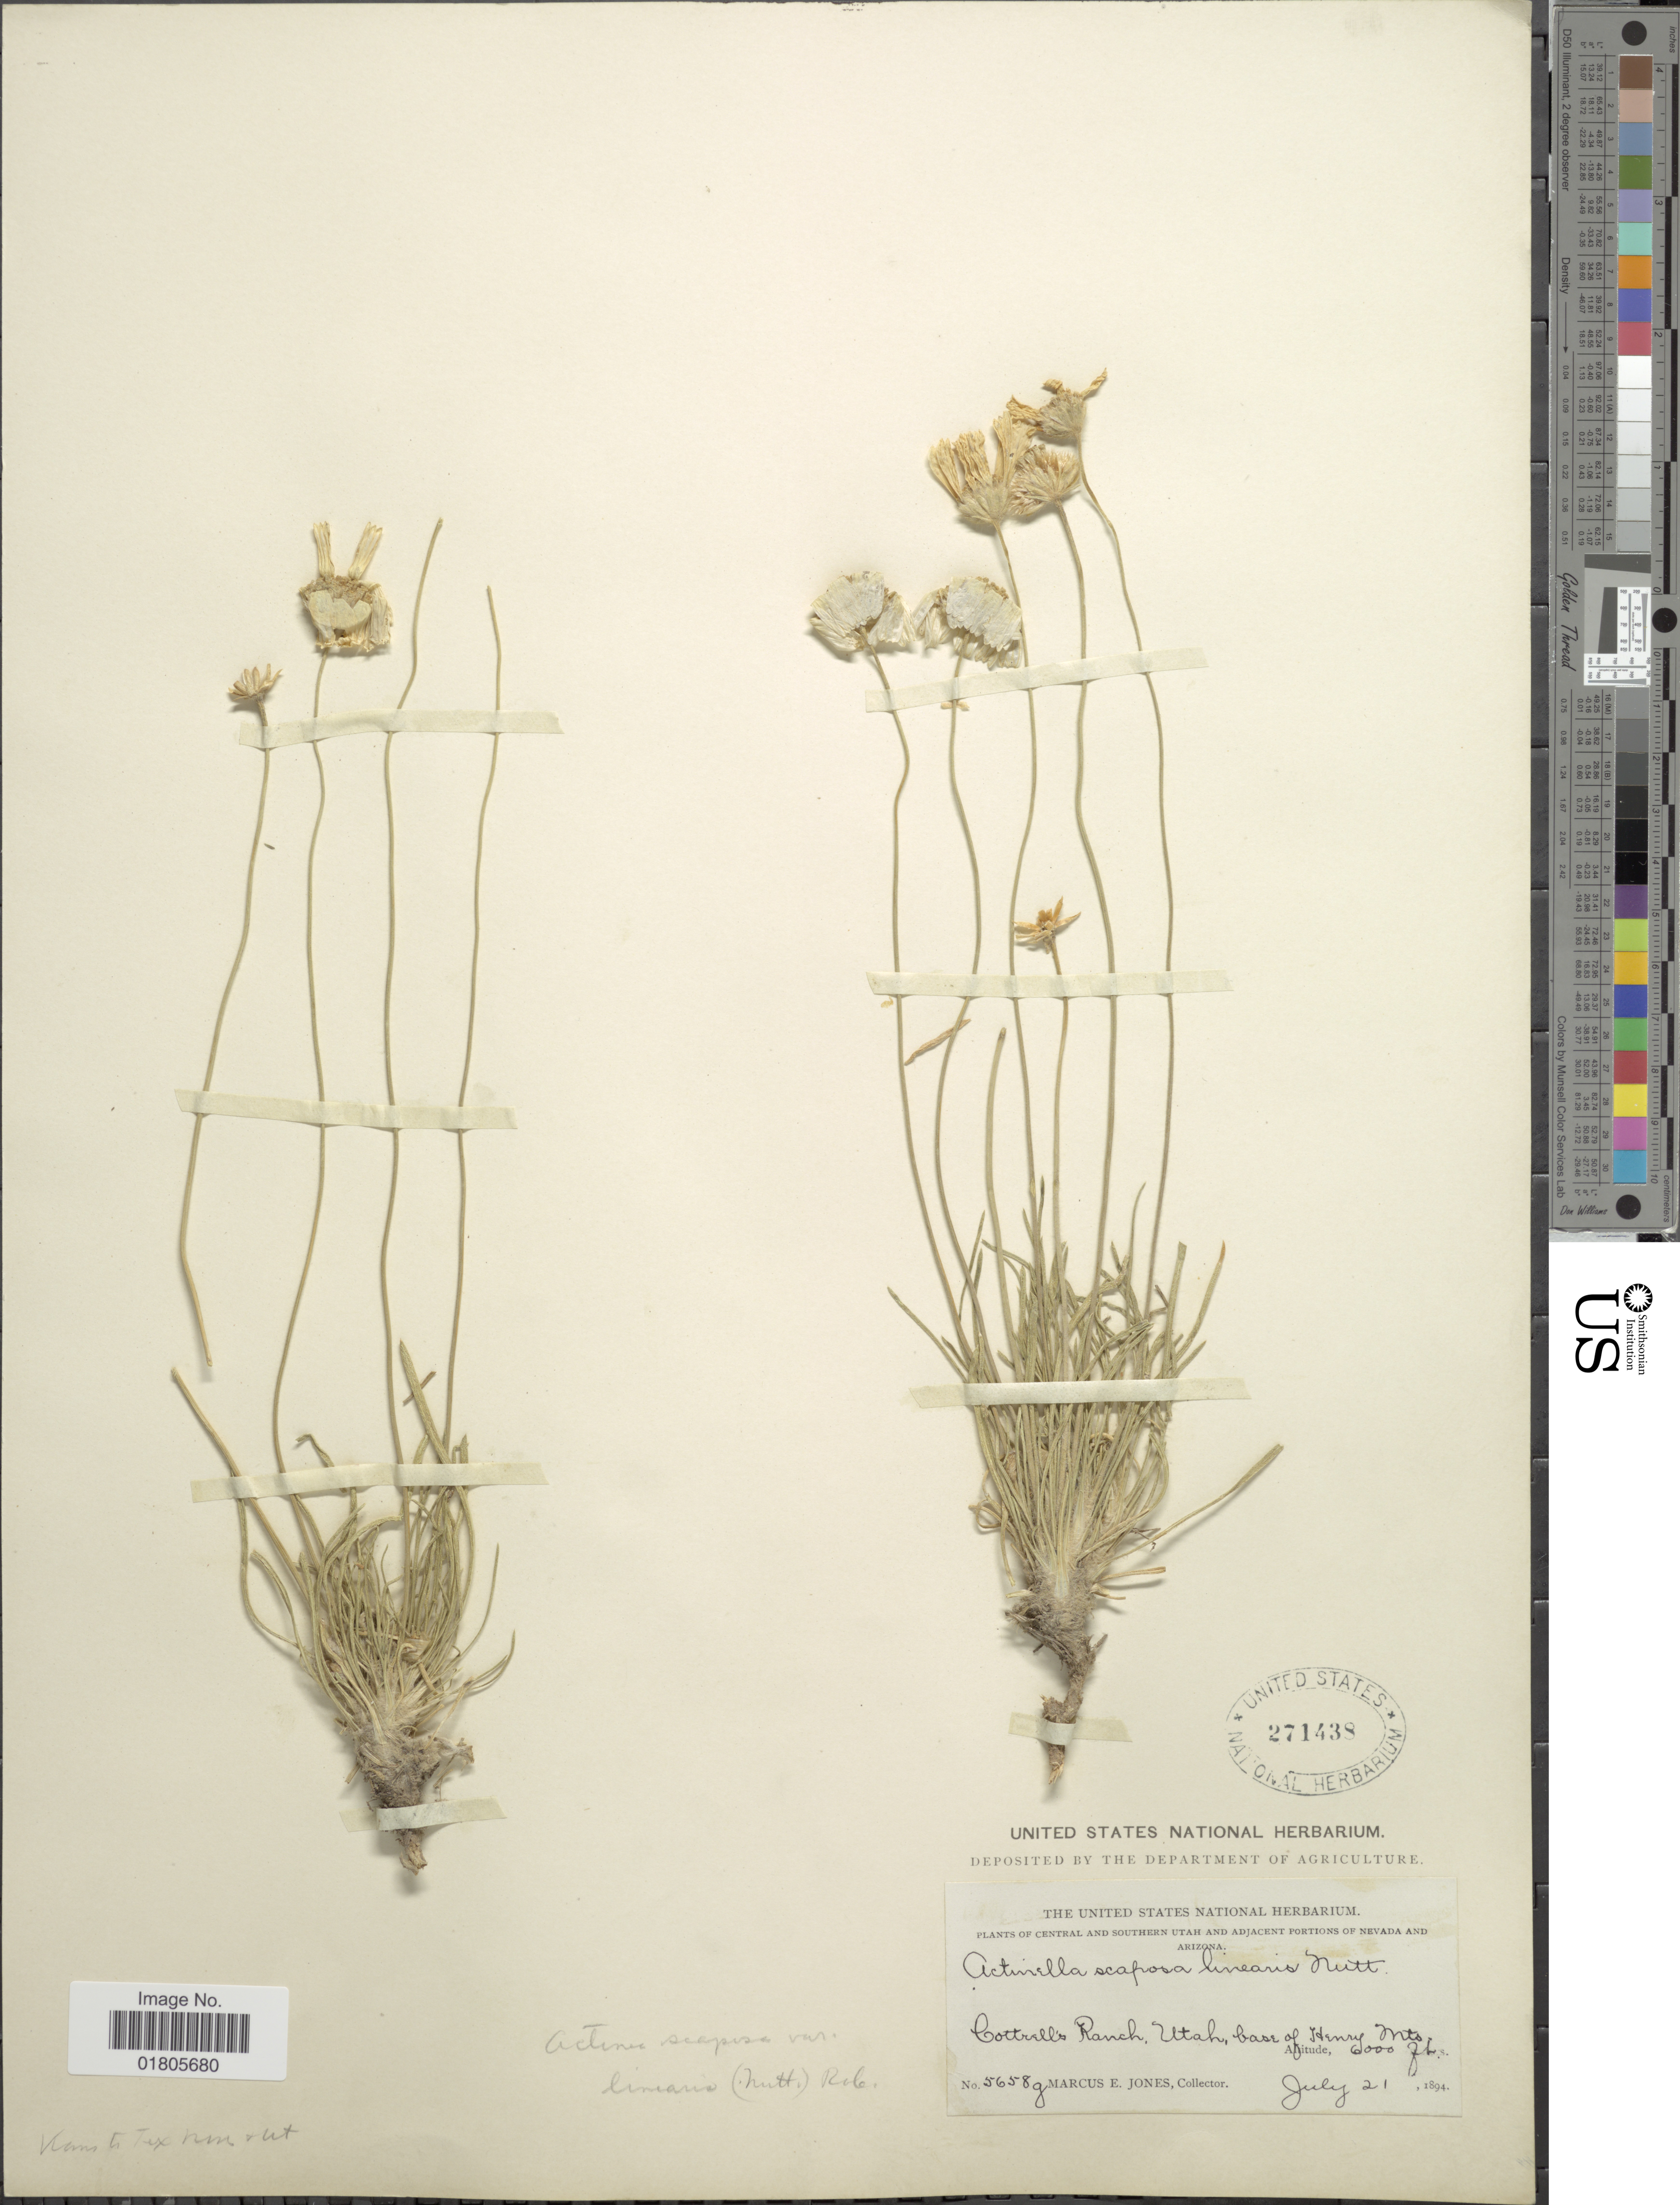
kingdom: Plantae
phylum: Tracheophyta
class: Magnoliopsida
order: Asterales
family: Asteraceae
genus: Actinea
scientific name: Actinea scaposa var. linearis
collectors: M. E. Jones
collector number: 5658g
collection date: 1894-07-21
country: United States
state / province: Utah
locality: Cottrell Ranch, base of Henry Mts.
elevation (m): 1829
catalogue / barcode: US 271438